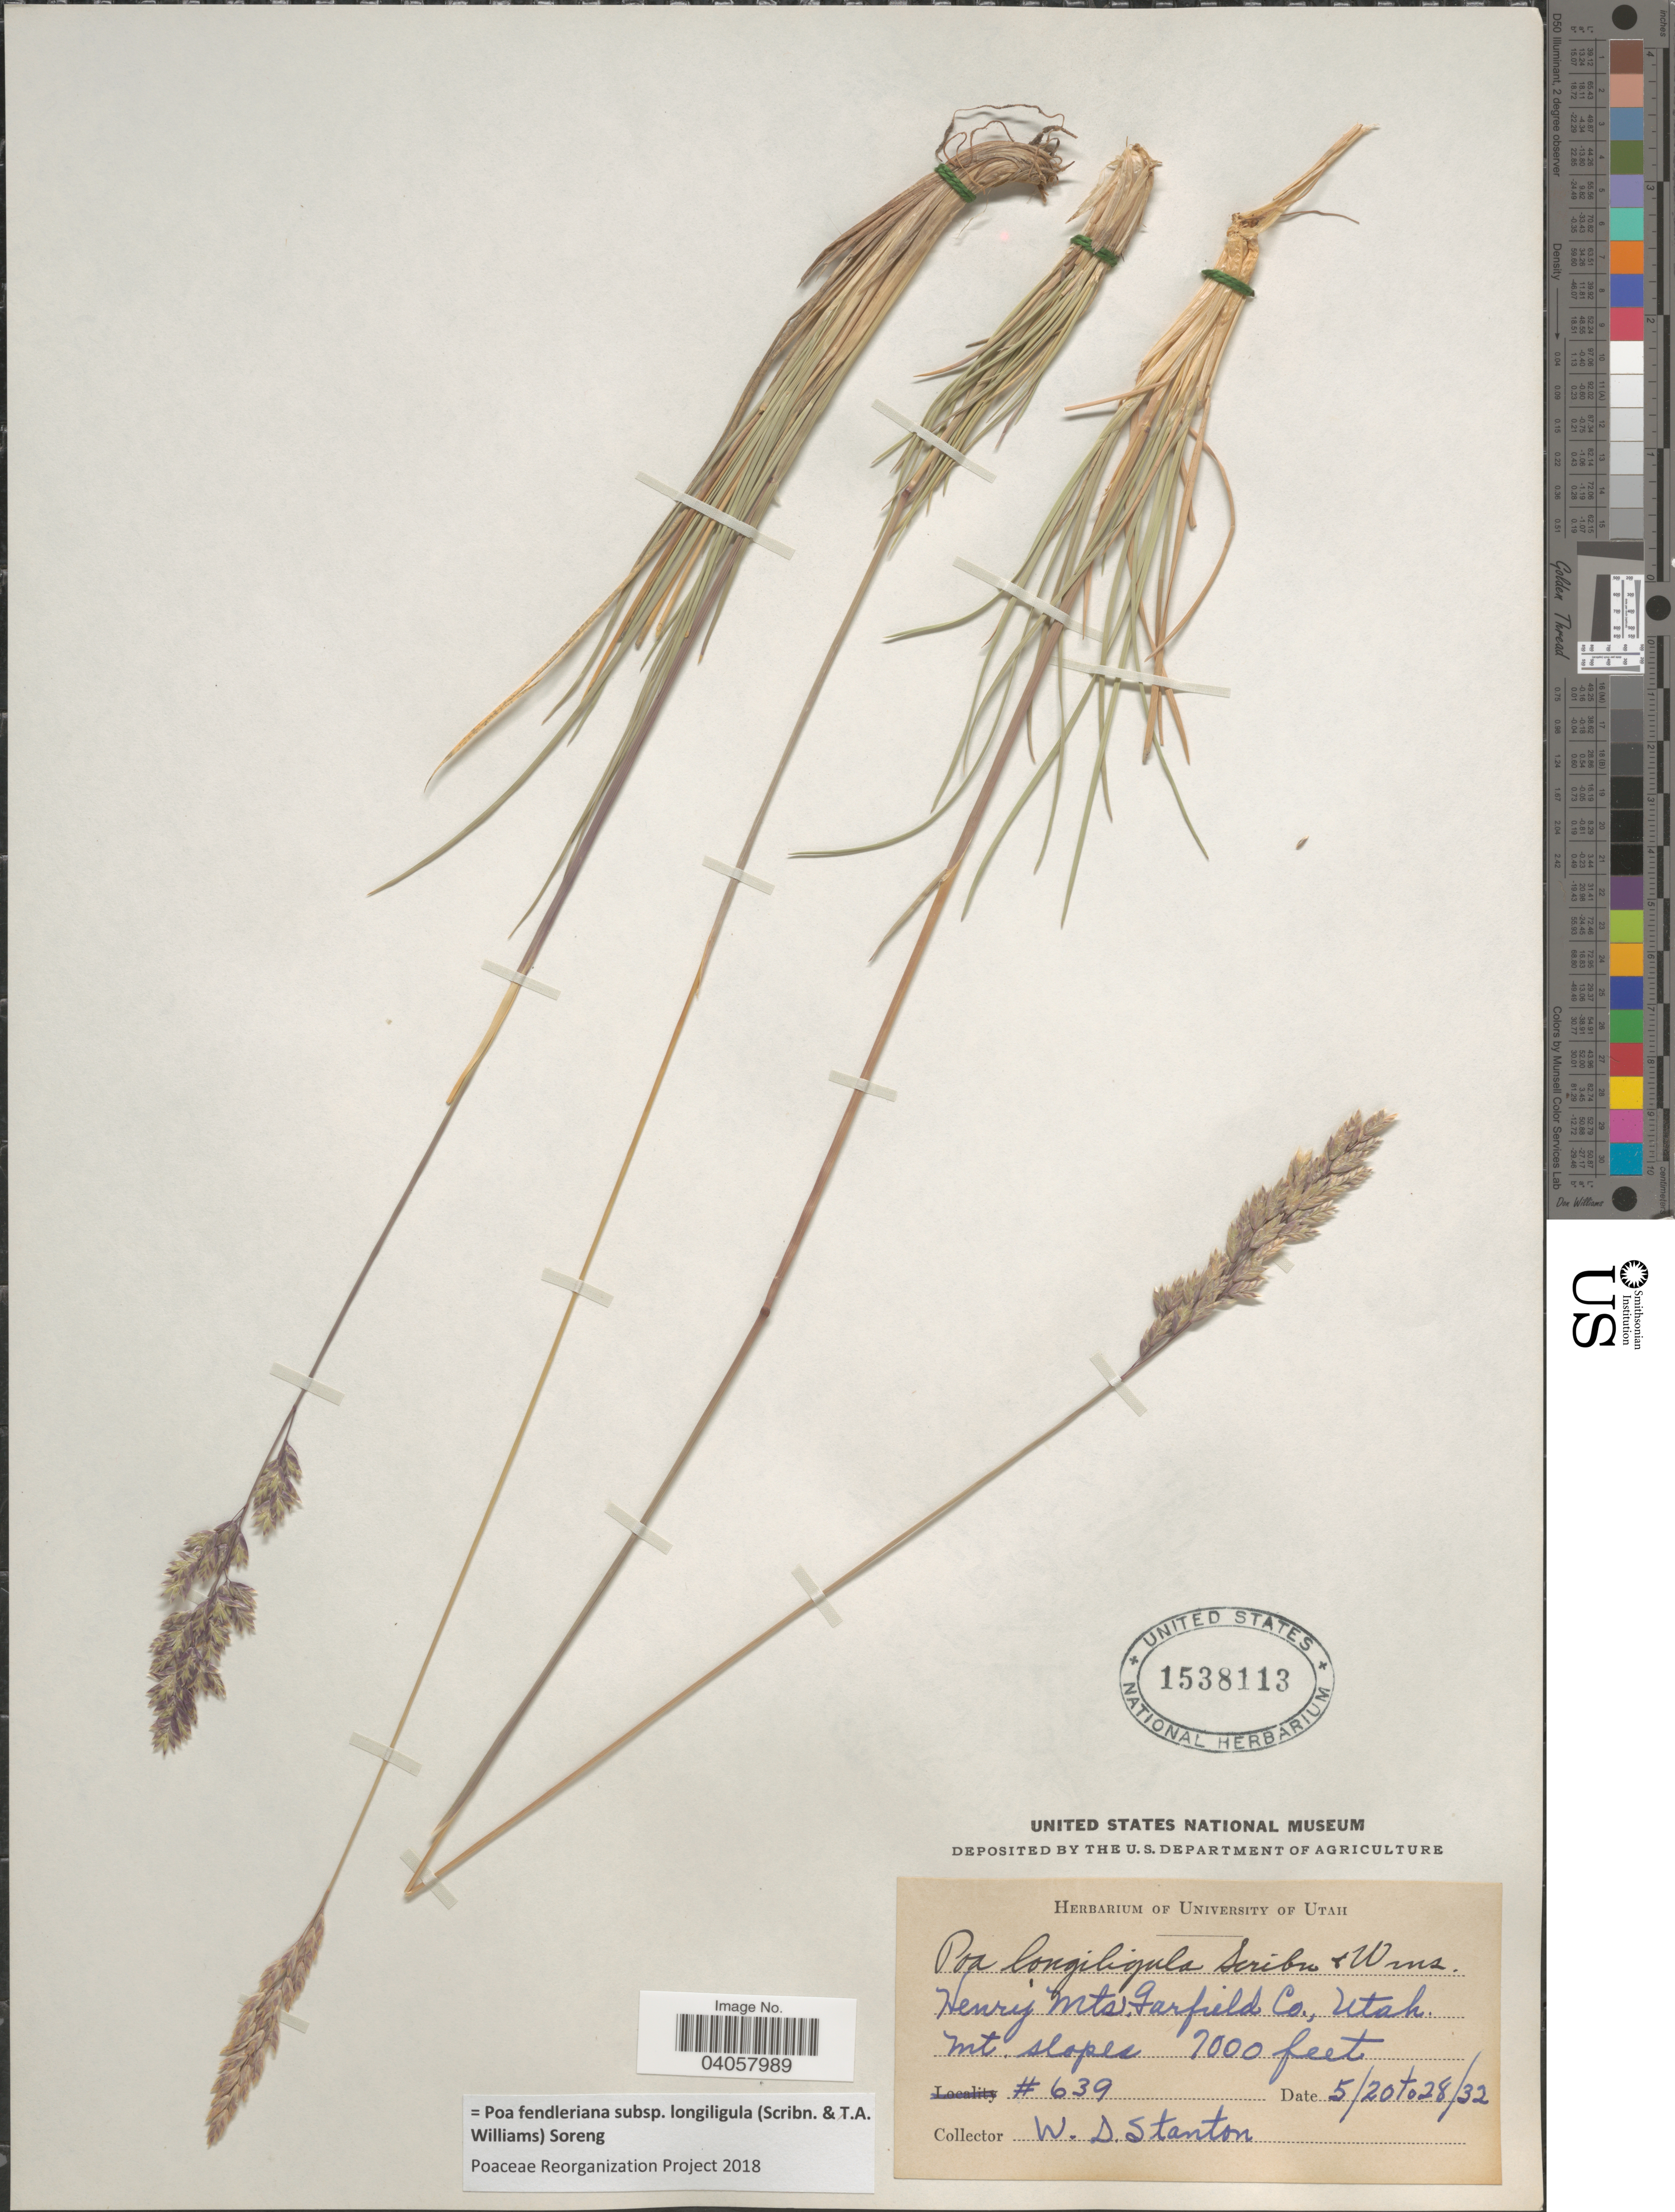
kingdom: Plantae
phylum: Tracheophyta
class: Liliopsida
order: Poales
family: Poaceae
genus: Poa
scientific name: Poa fendleriana subsp. longiligula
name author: (Scribn. & T.A. Williams) Soreng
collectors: W. Stanton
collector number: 639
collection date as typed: Transcribed d/m/y: 20/5/32 to 28/5/32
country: United States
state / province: Utah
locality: Henry Mts. Garfield Co. Mt. slopes.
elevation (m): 2134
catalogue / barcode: US 1538113